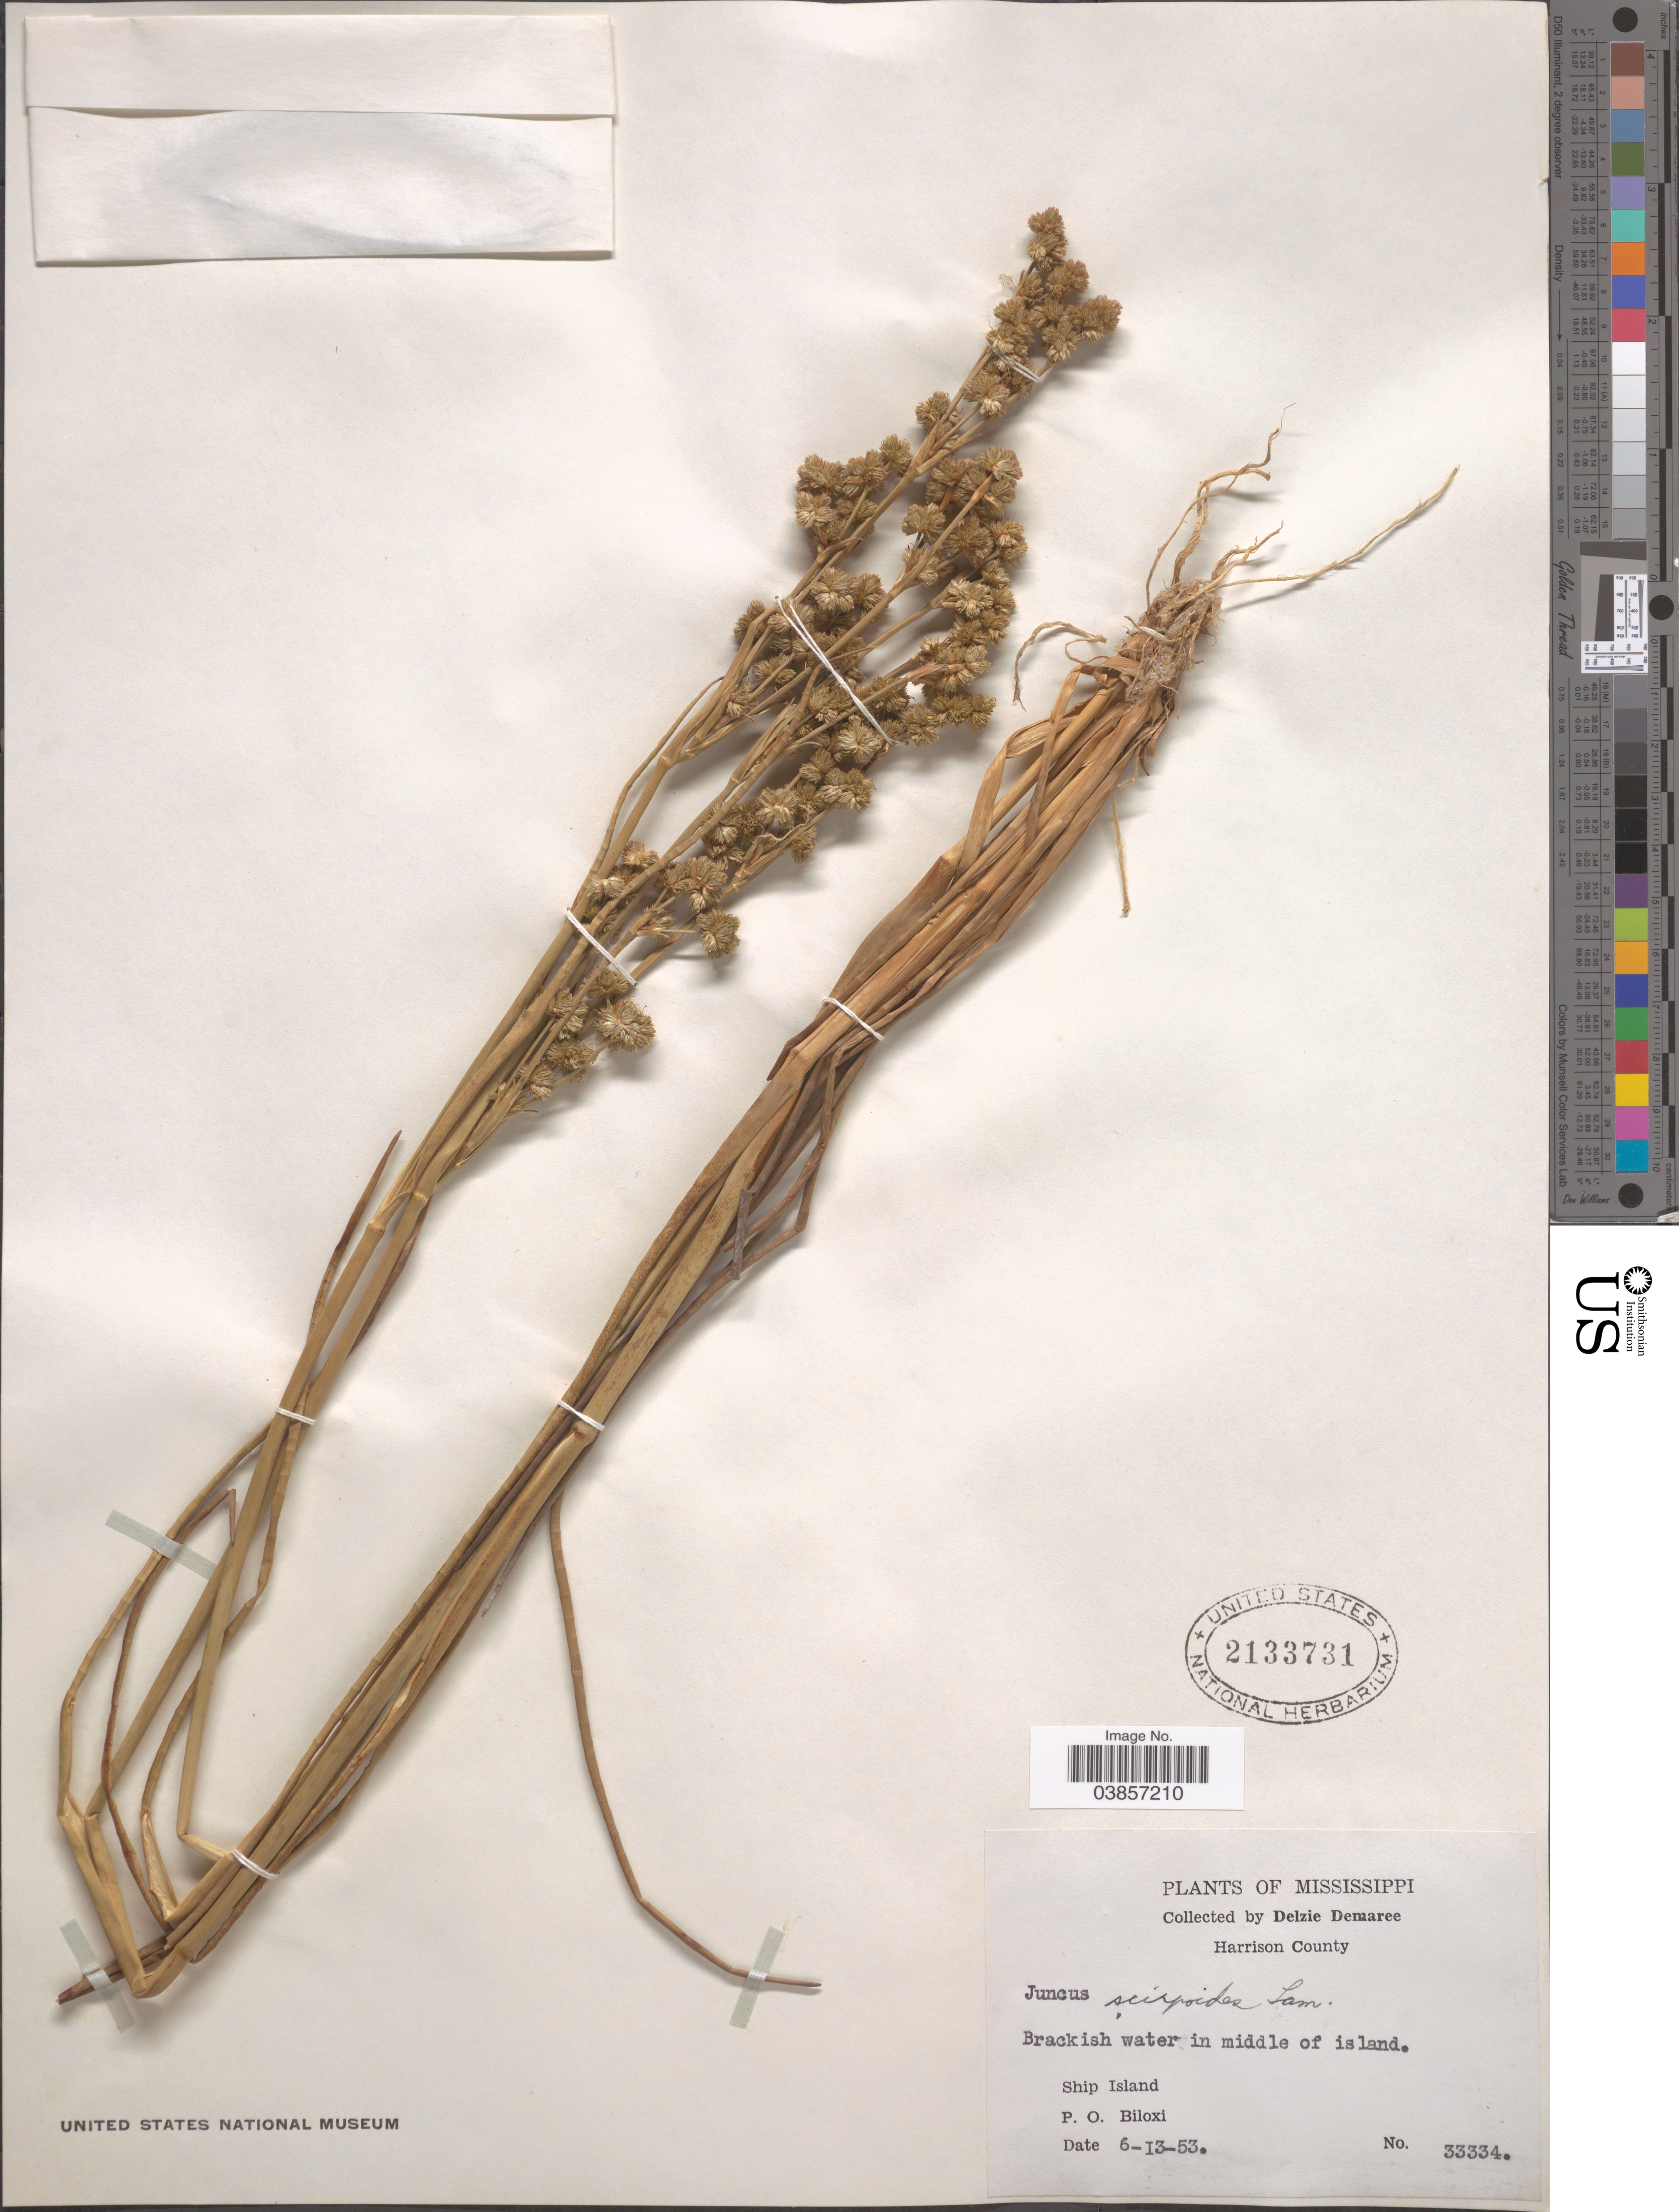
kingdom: Plantae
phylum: Tracheophyta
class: Liliopsida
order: Poales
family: Juncaceae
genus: Juncus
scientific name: Juncus scirpoides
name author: Lam.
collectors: D. Demaree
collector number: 33334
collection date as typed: Transcribed d/m/y: 13/6/53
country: United States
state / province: Mississippi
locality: Harrison County. Ship Island, P. O. Biloxi.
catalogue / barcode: US 2133731